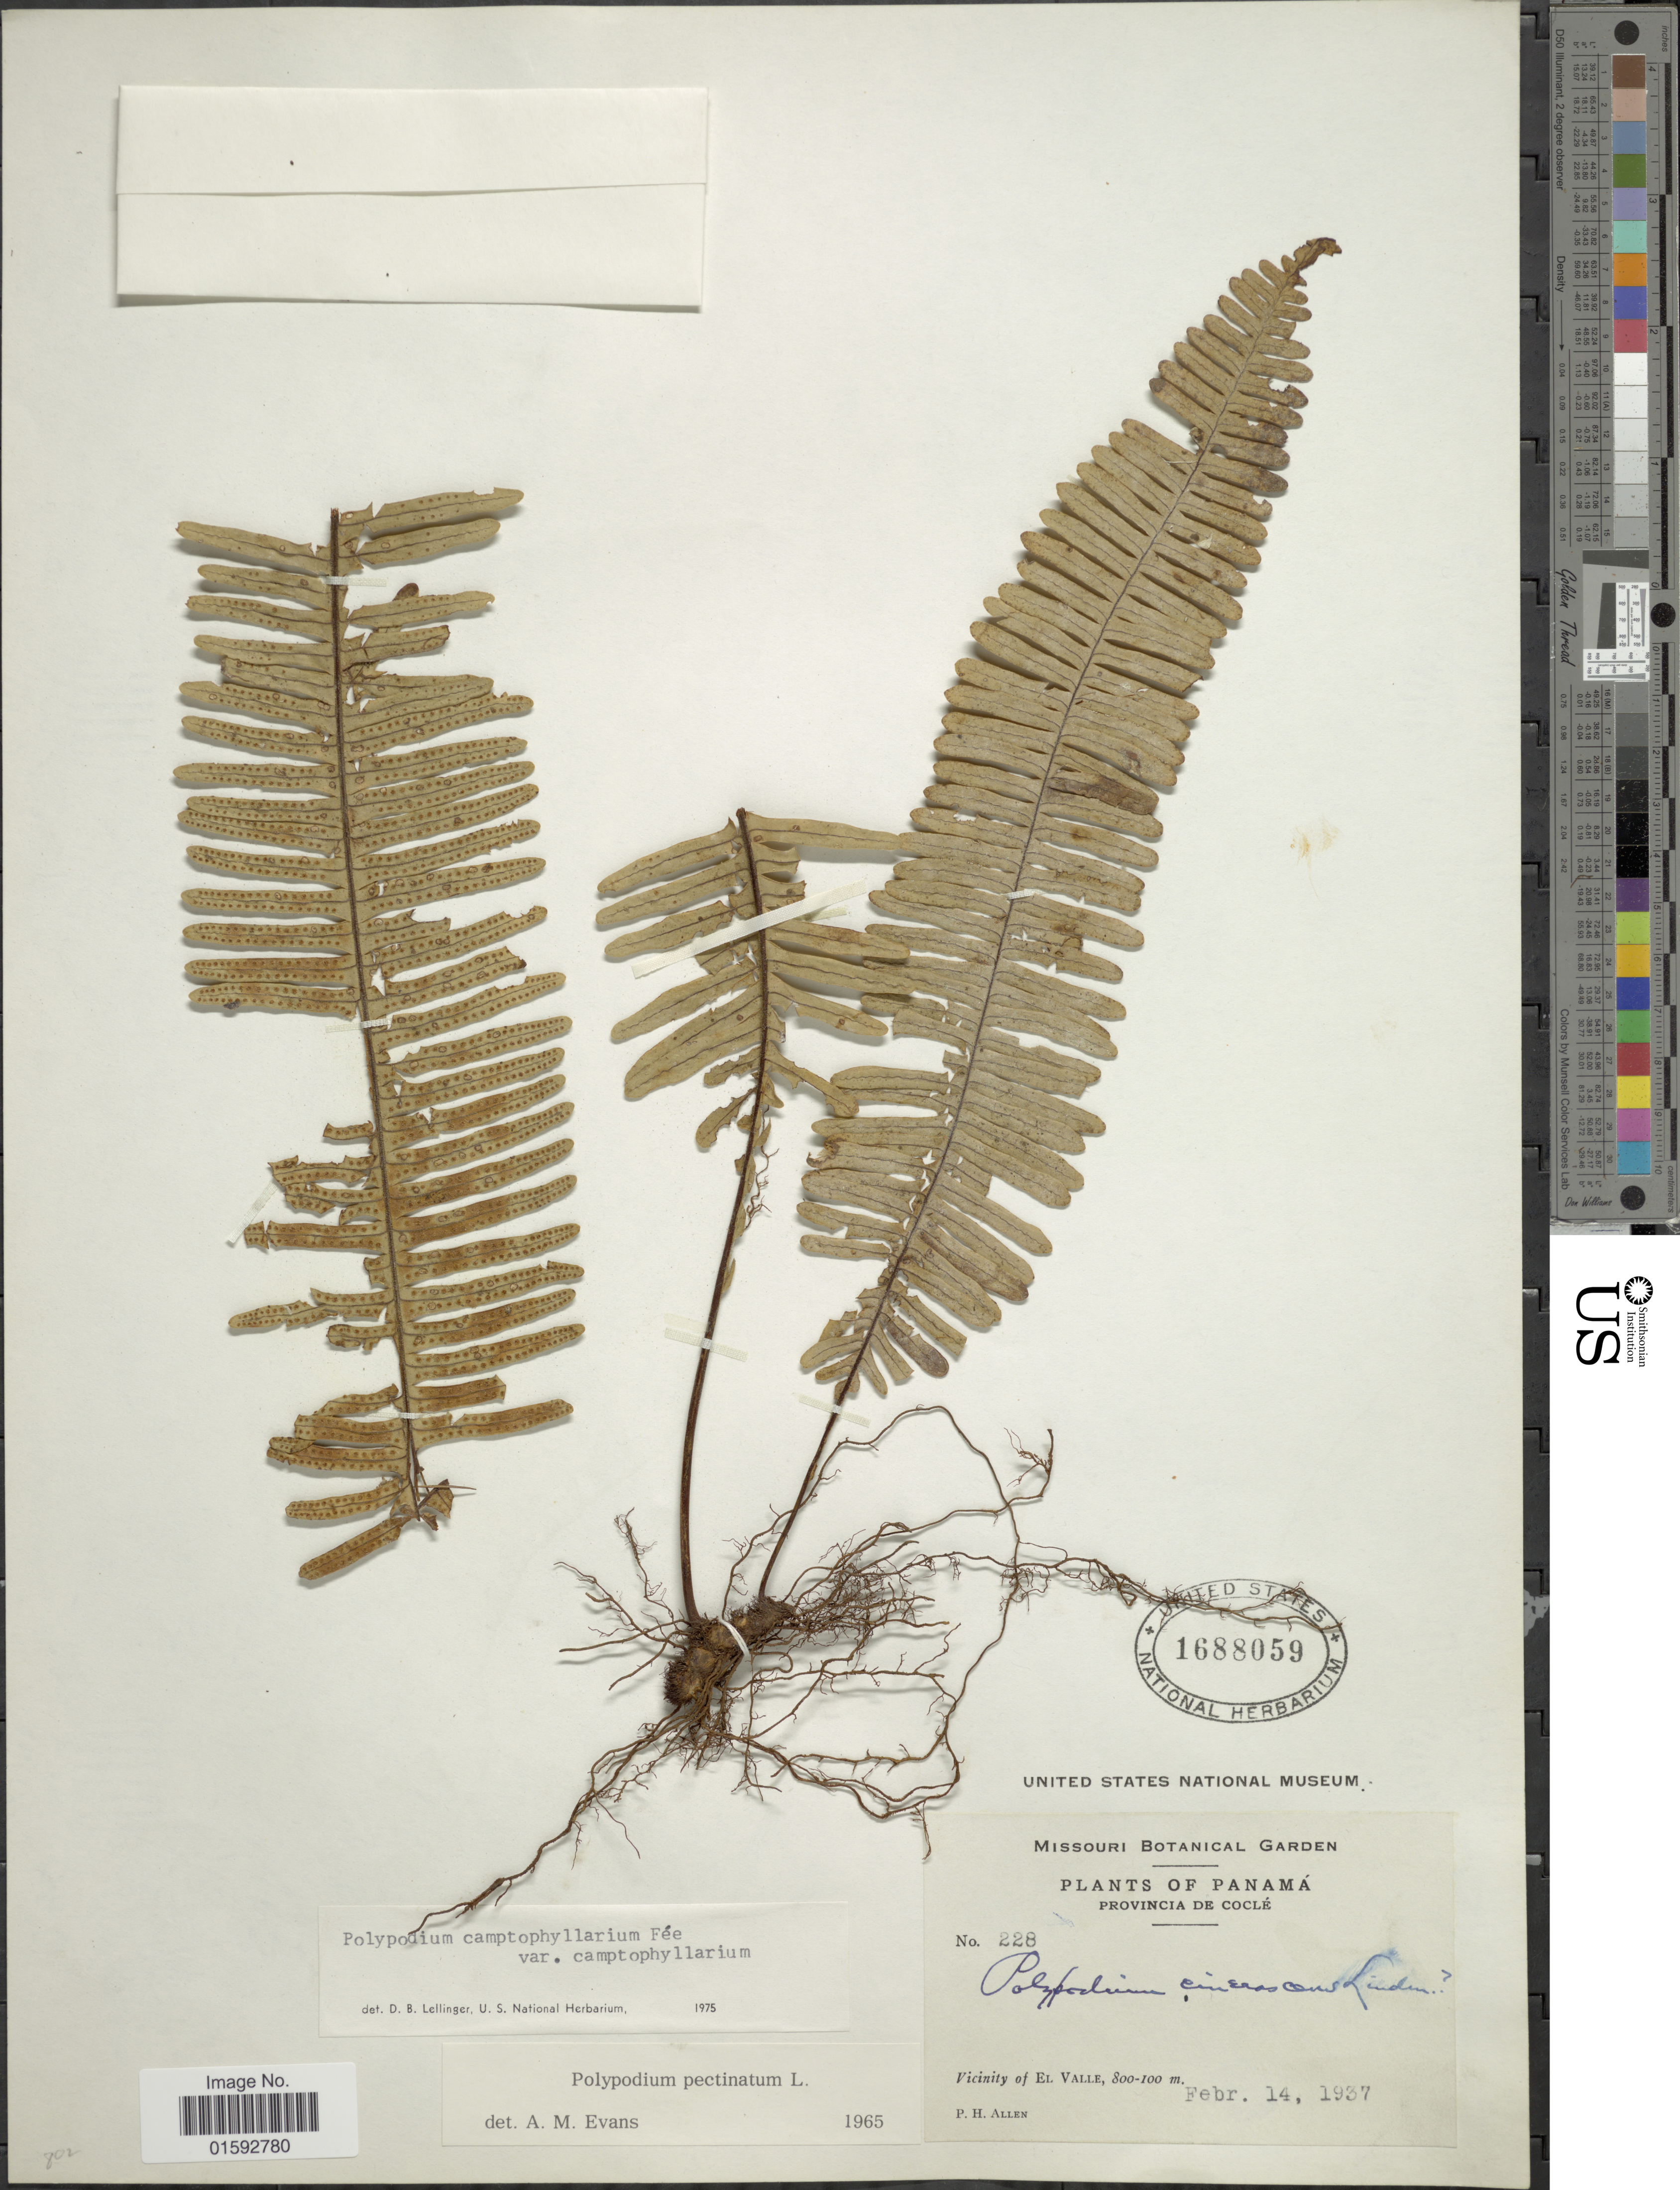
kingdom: Plantae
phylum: Tracheophyta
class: Polypodiopsida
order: Polypodiales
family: Polypodiaceae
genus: Pecluma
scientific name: Pecluma camptophyllaria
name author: (Fée) M.G. Price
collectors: P. H. Allen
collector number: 228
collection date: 1937-02-14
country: Panama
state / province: Coclé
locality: Vicinity of El Valle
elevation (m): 100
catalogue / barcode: US 1688059